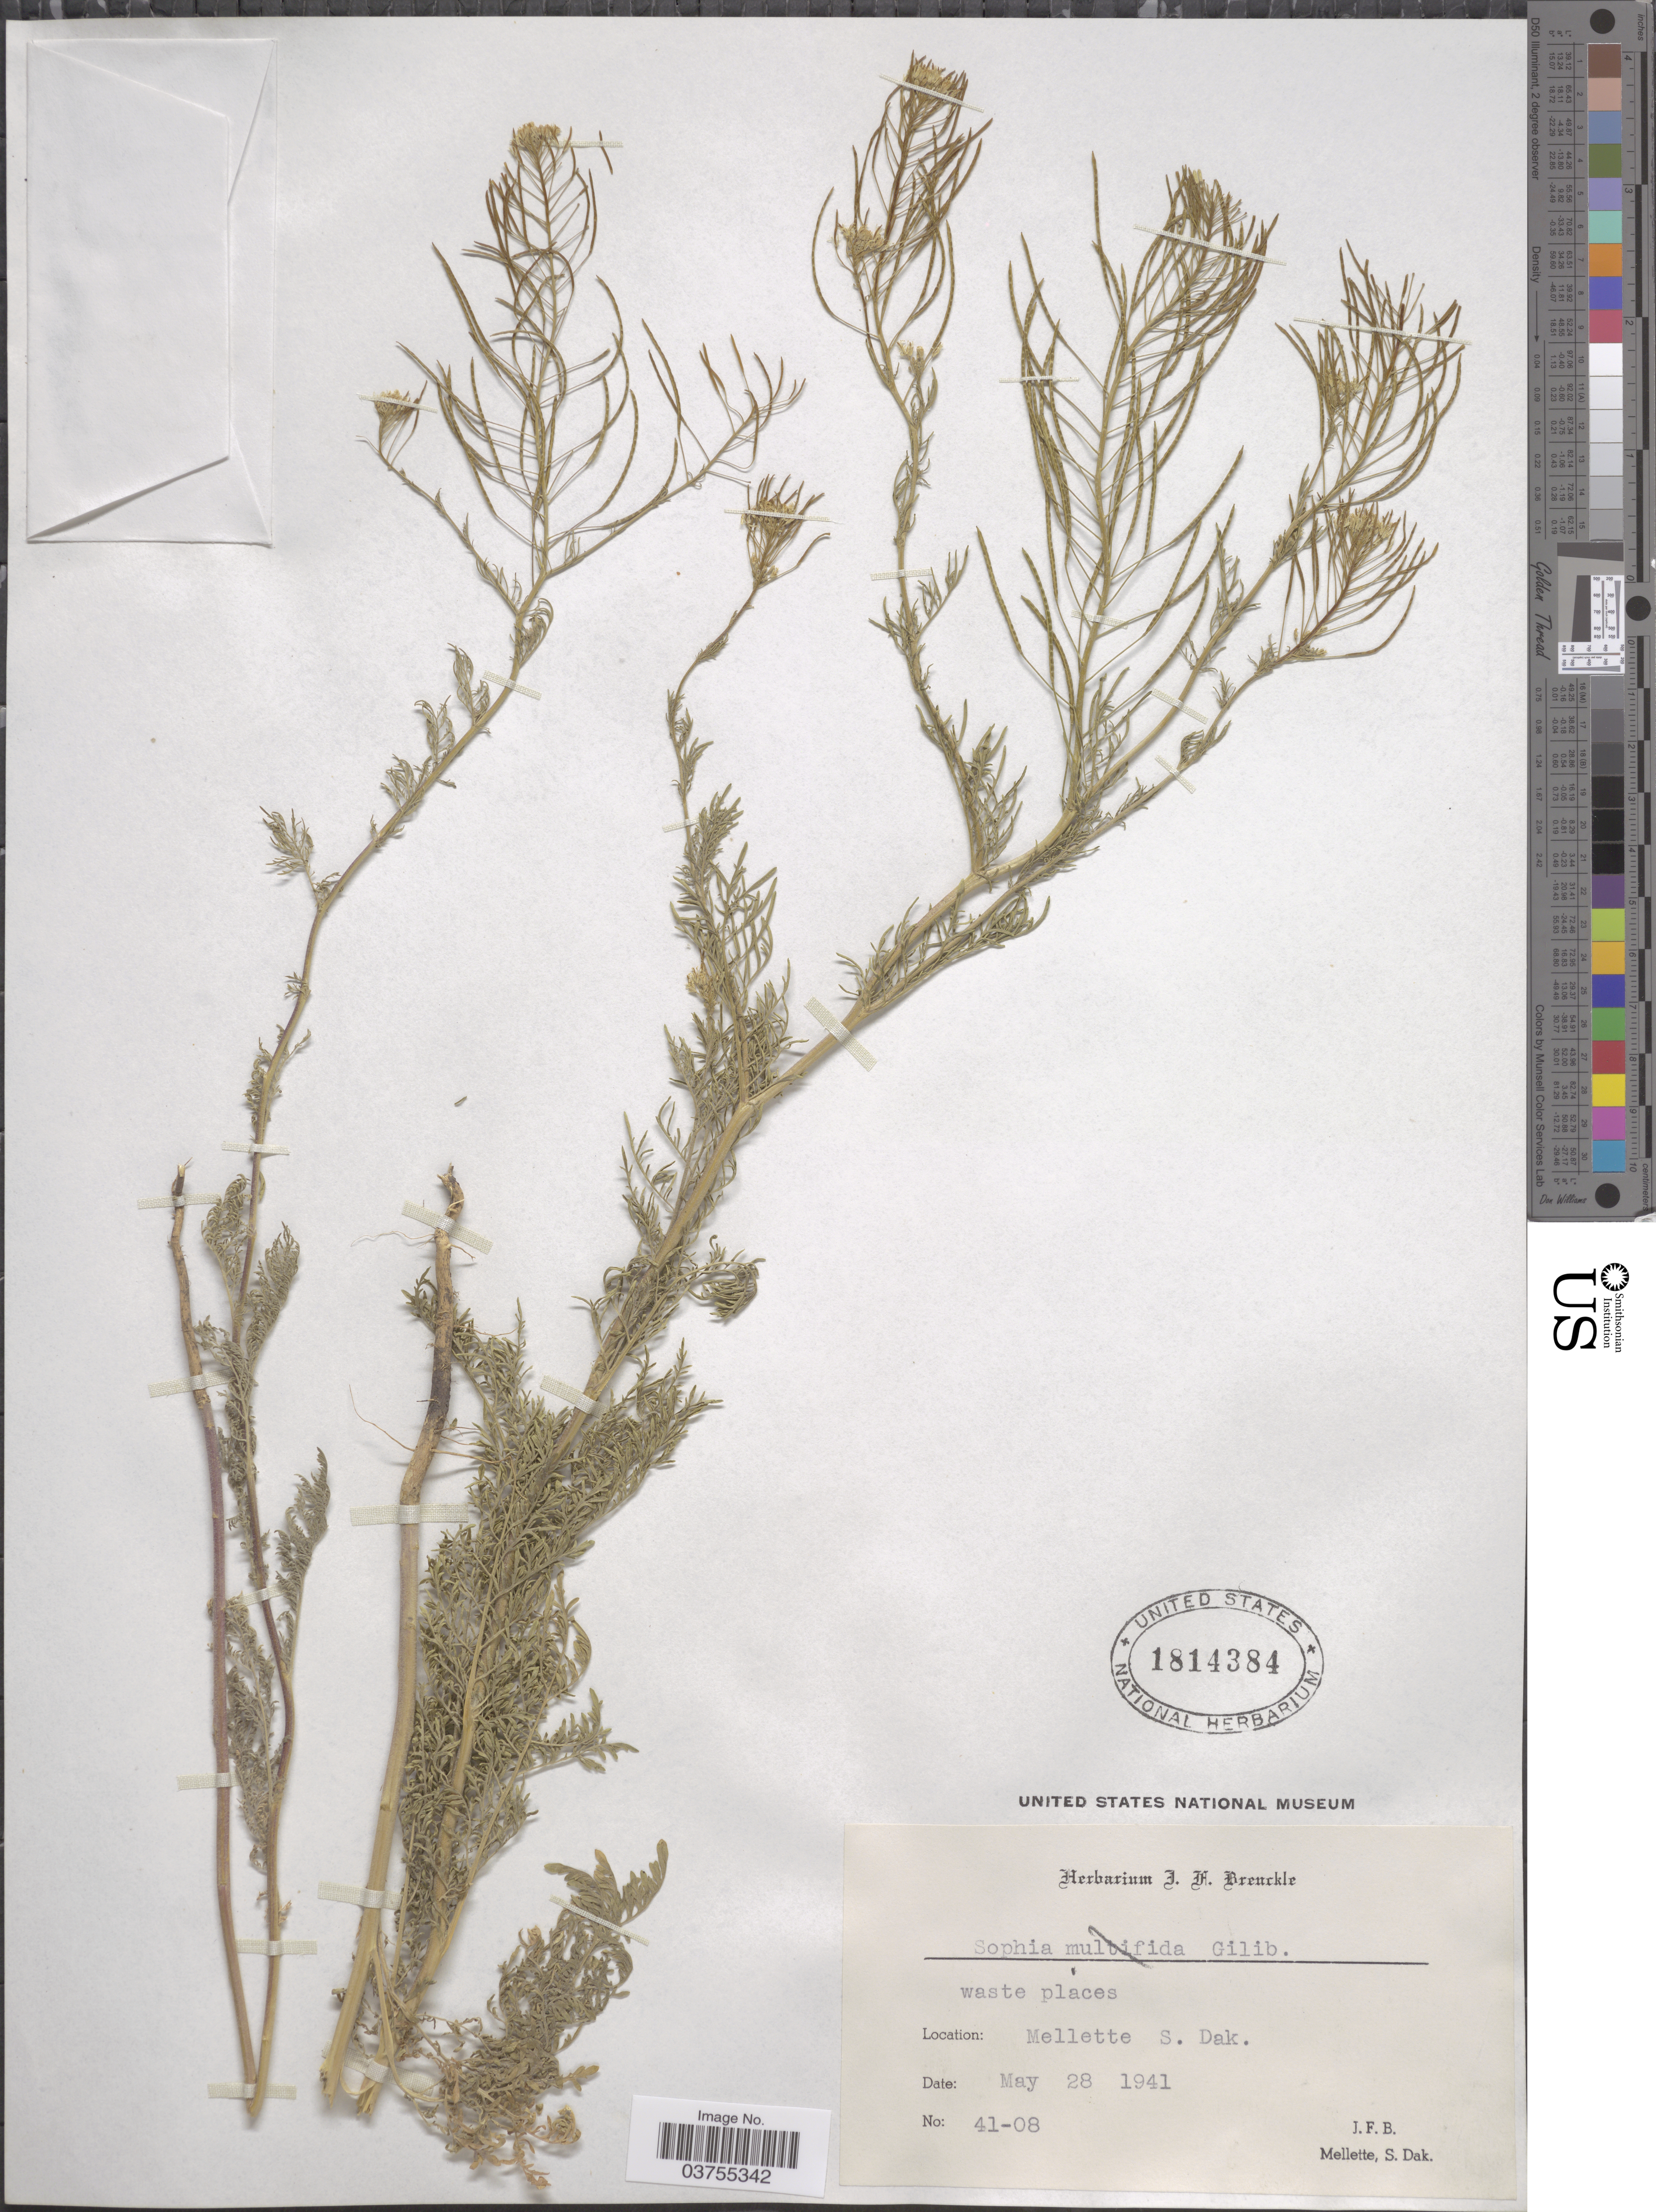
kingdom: Plantae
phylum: Tracheophyta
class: Magnoliopsida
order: Brassicales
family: Brassicaceae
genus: Descurainia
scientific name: Descurainia sp.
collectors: J. Brenckle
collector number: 41-08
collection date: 1941-05-28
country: United States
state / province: South Dakota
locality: Mellette.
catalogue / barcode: US 1814384